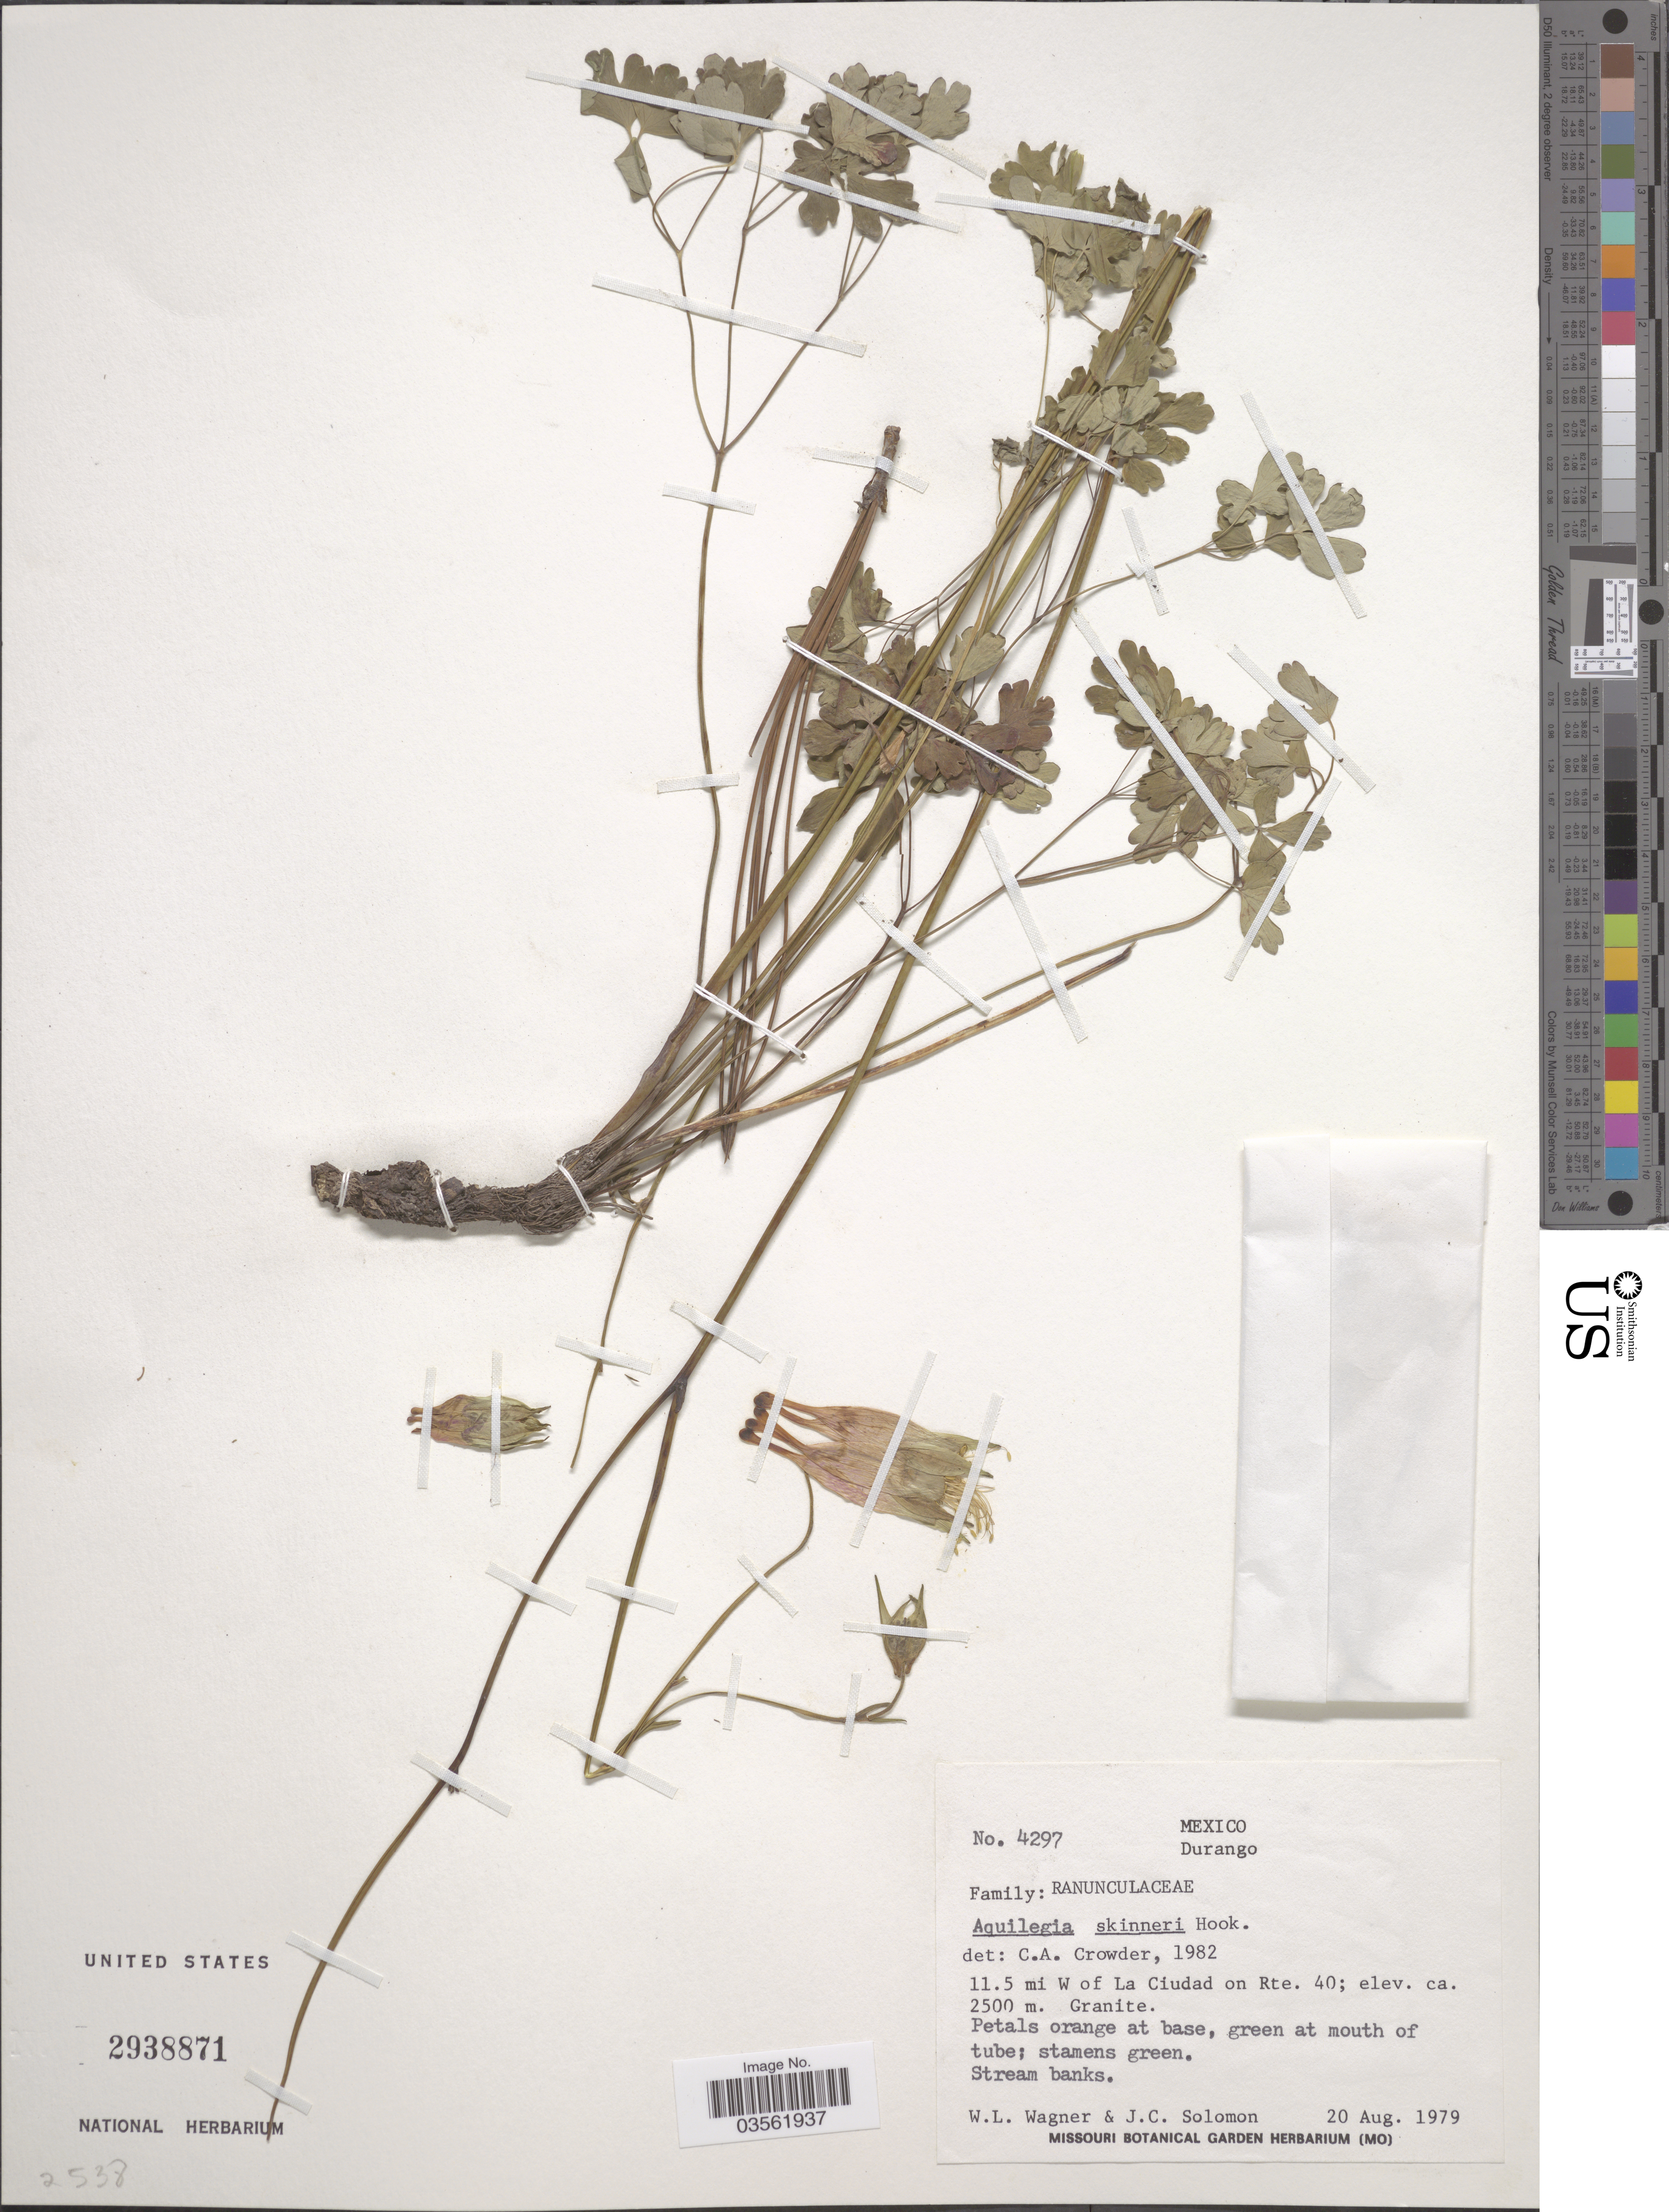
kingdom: Plantae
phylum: Tracheophyta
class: Magnoliopsida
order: Ranunculales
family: Ranunculaceae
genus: Aquilegia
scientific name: Aquilegia skinneri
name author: Hook. f.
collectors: W. L. Wagner & J. C. Solomon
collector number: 4297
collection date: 1979-08-20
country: Mexico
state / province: Durango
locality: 11.5 mi W of La Ciudad on Rte. 40.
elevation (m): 2500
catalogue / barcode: US 2938871